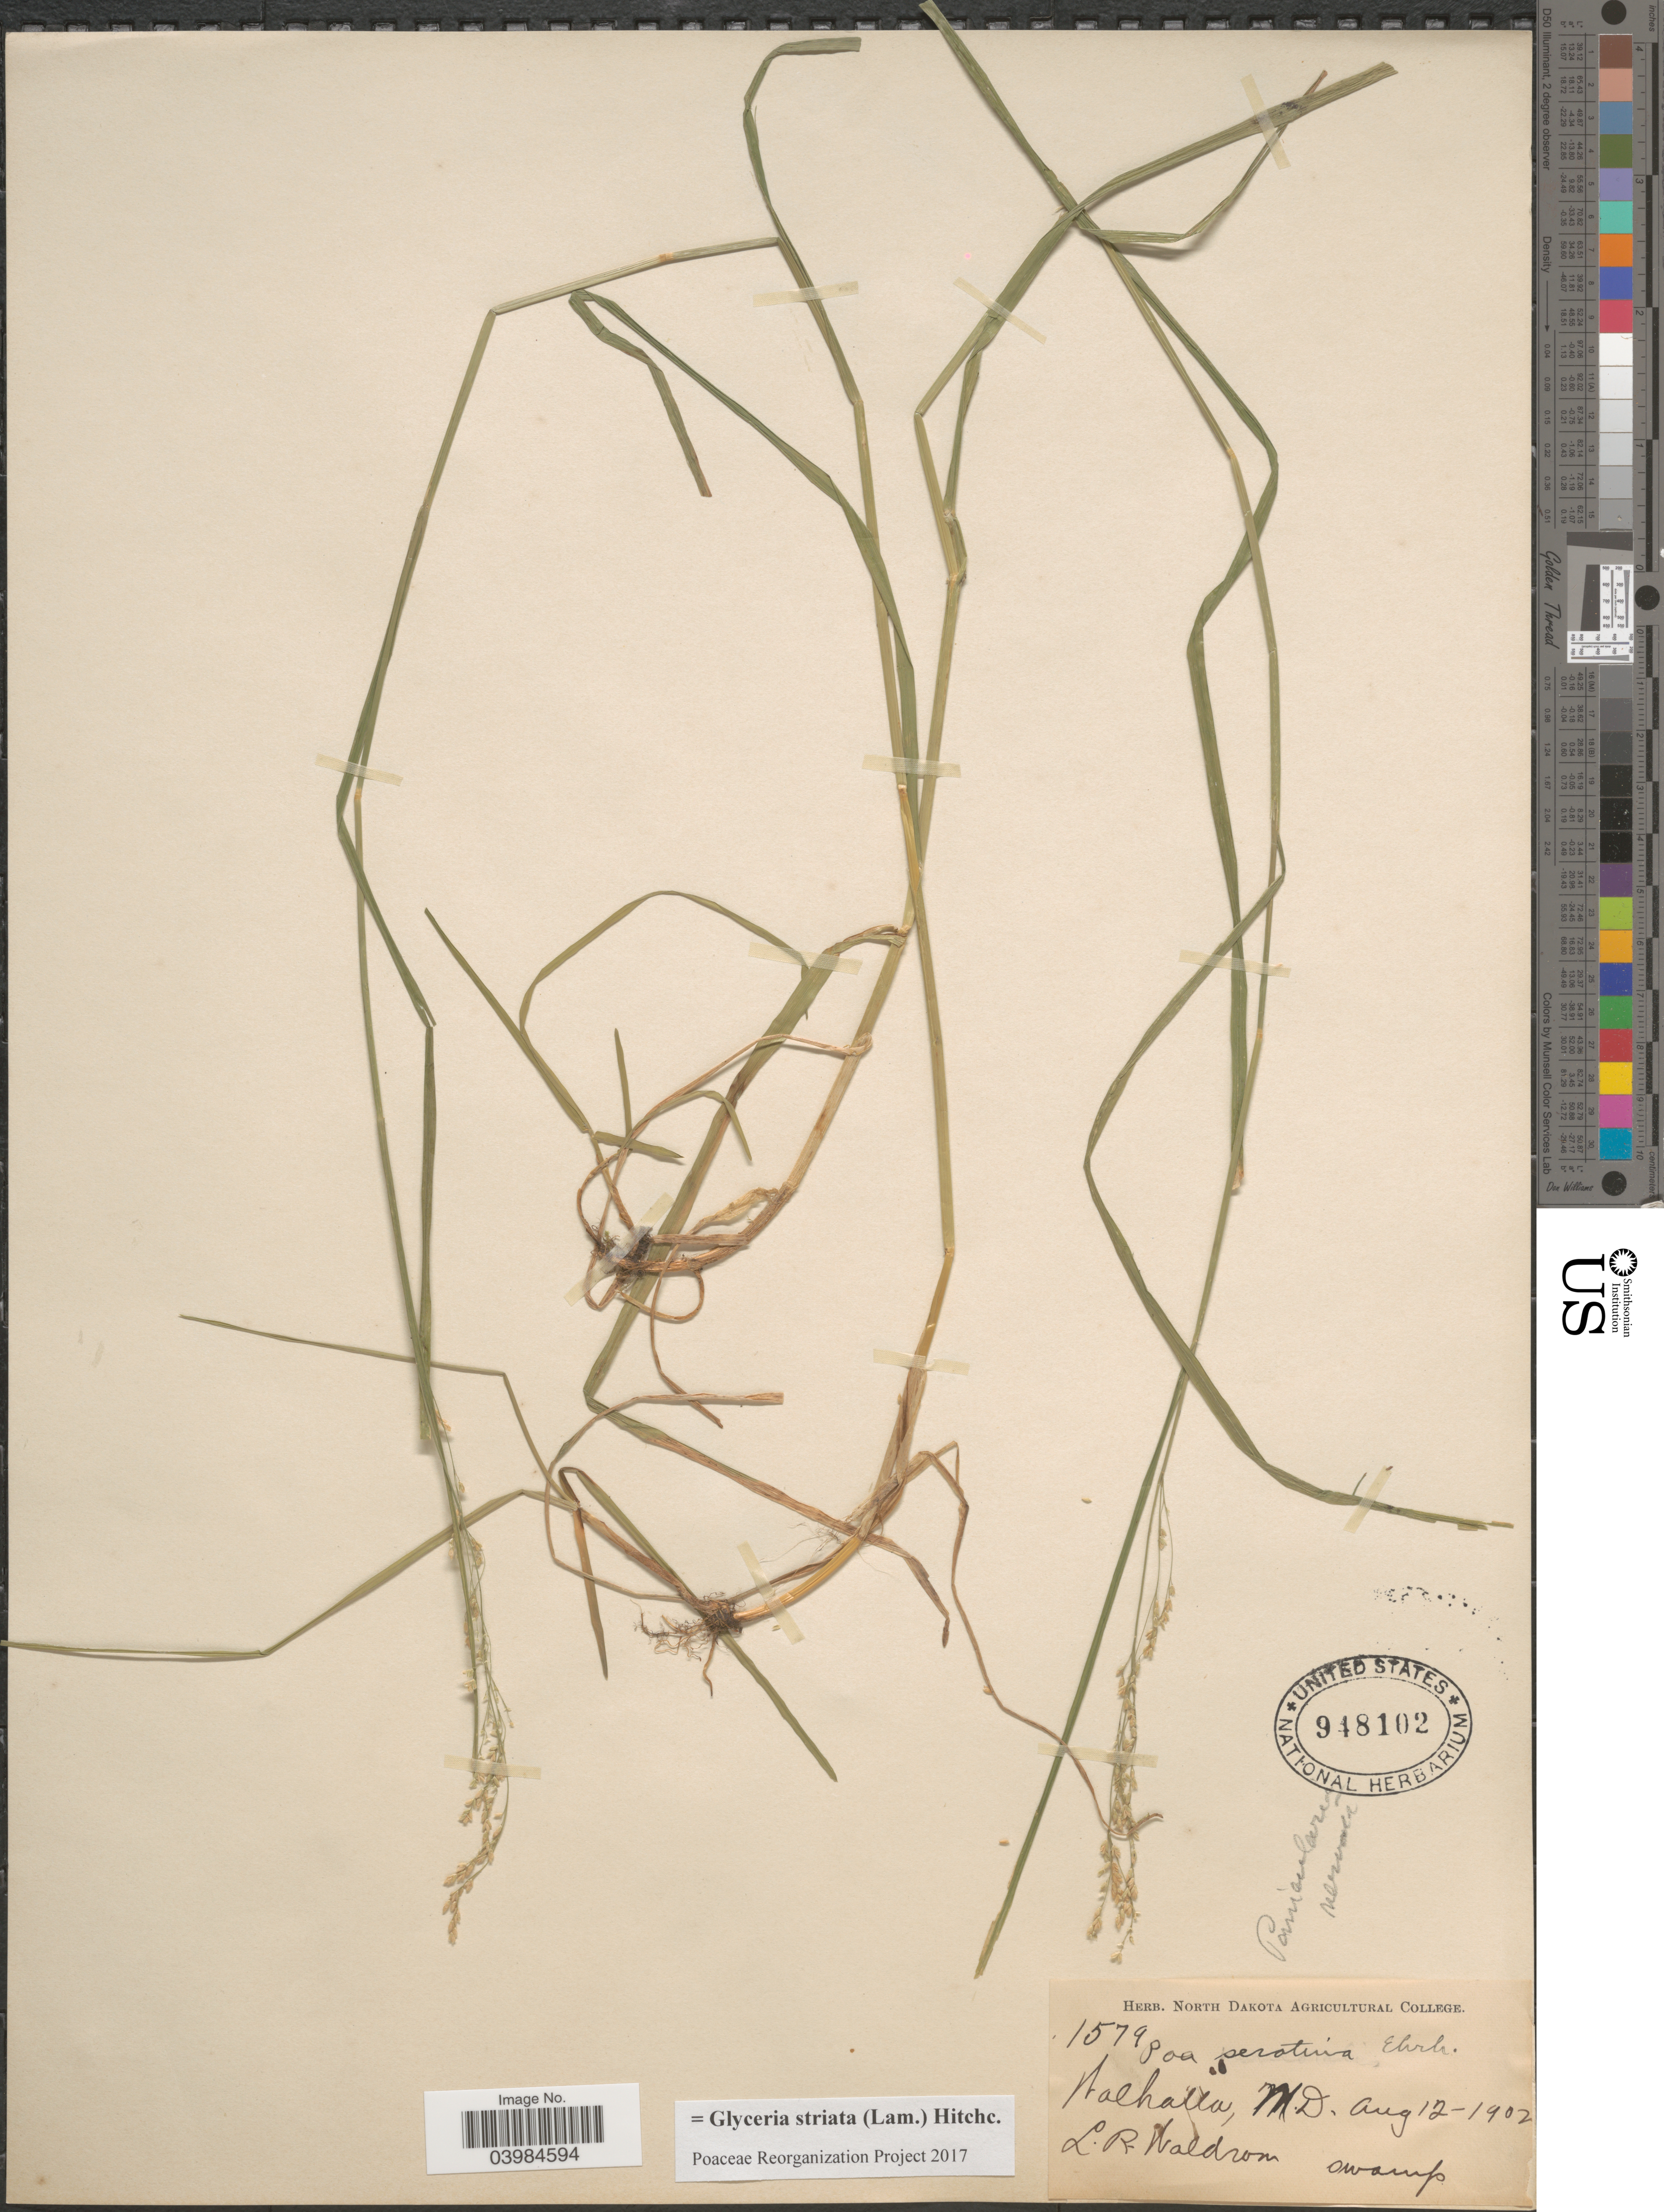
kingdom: Plantae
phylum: Tracheophyta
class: Liliopsida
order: Poales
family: Poaceae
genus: Glyceria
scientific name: Glyceria striata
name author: (Lam.) Hitchc.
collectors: L. Waldron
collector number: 1579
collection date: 1902-08-12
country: United States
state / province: Maryland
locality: Walhalla.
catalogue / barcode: US 948102